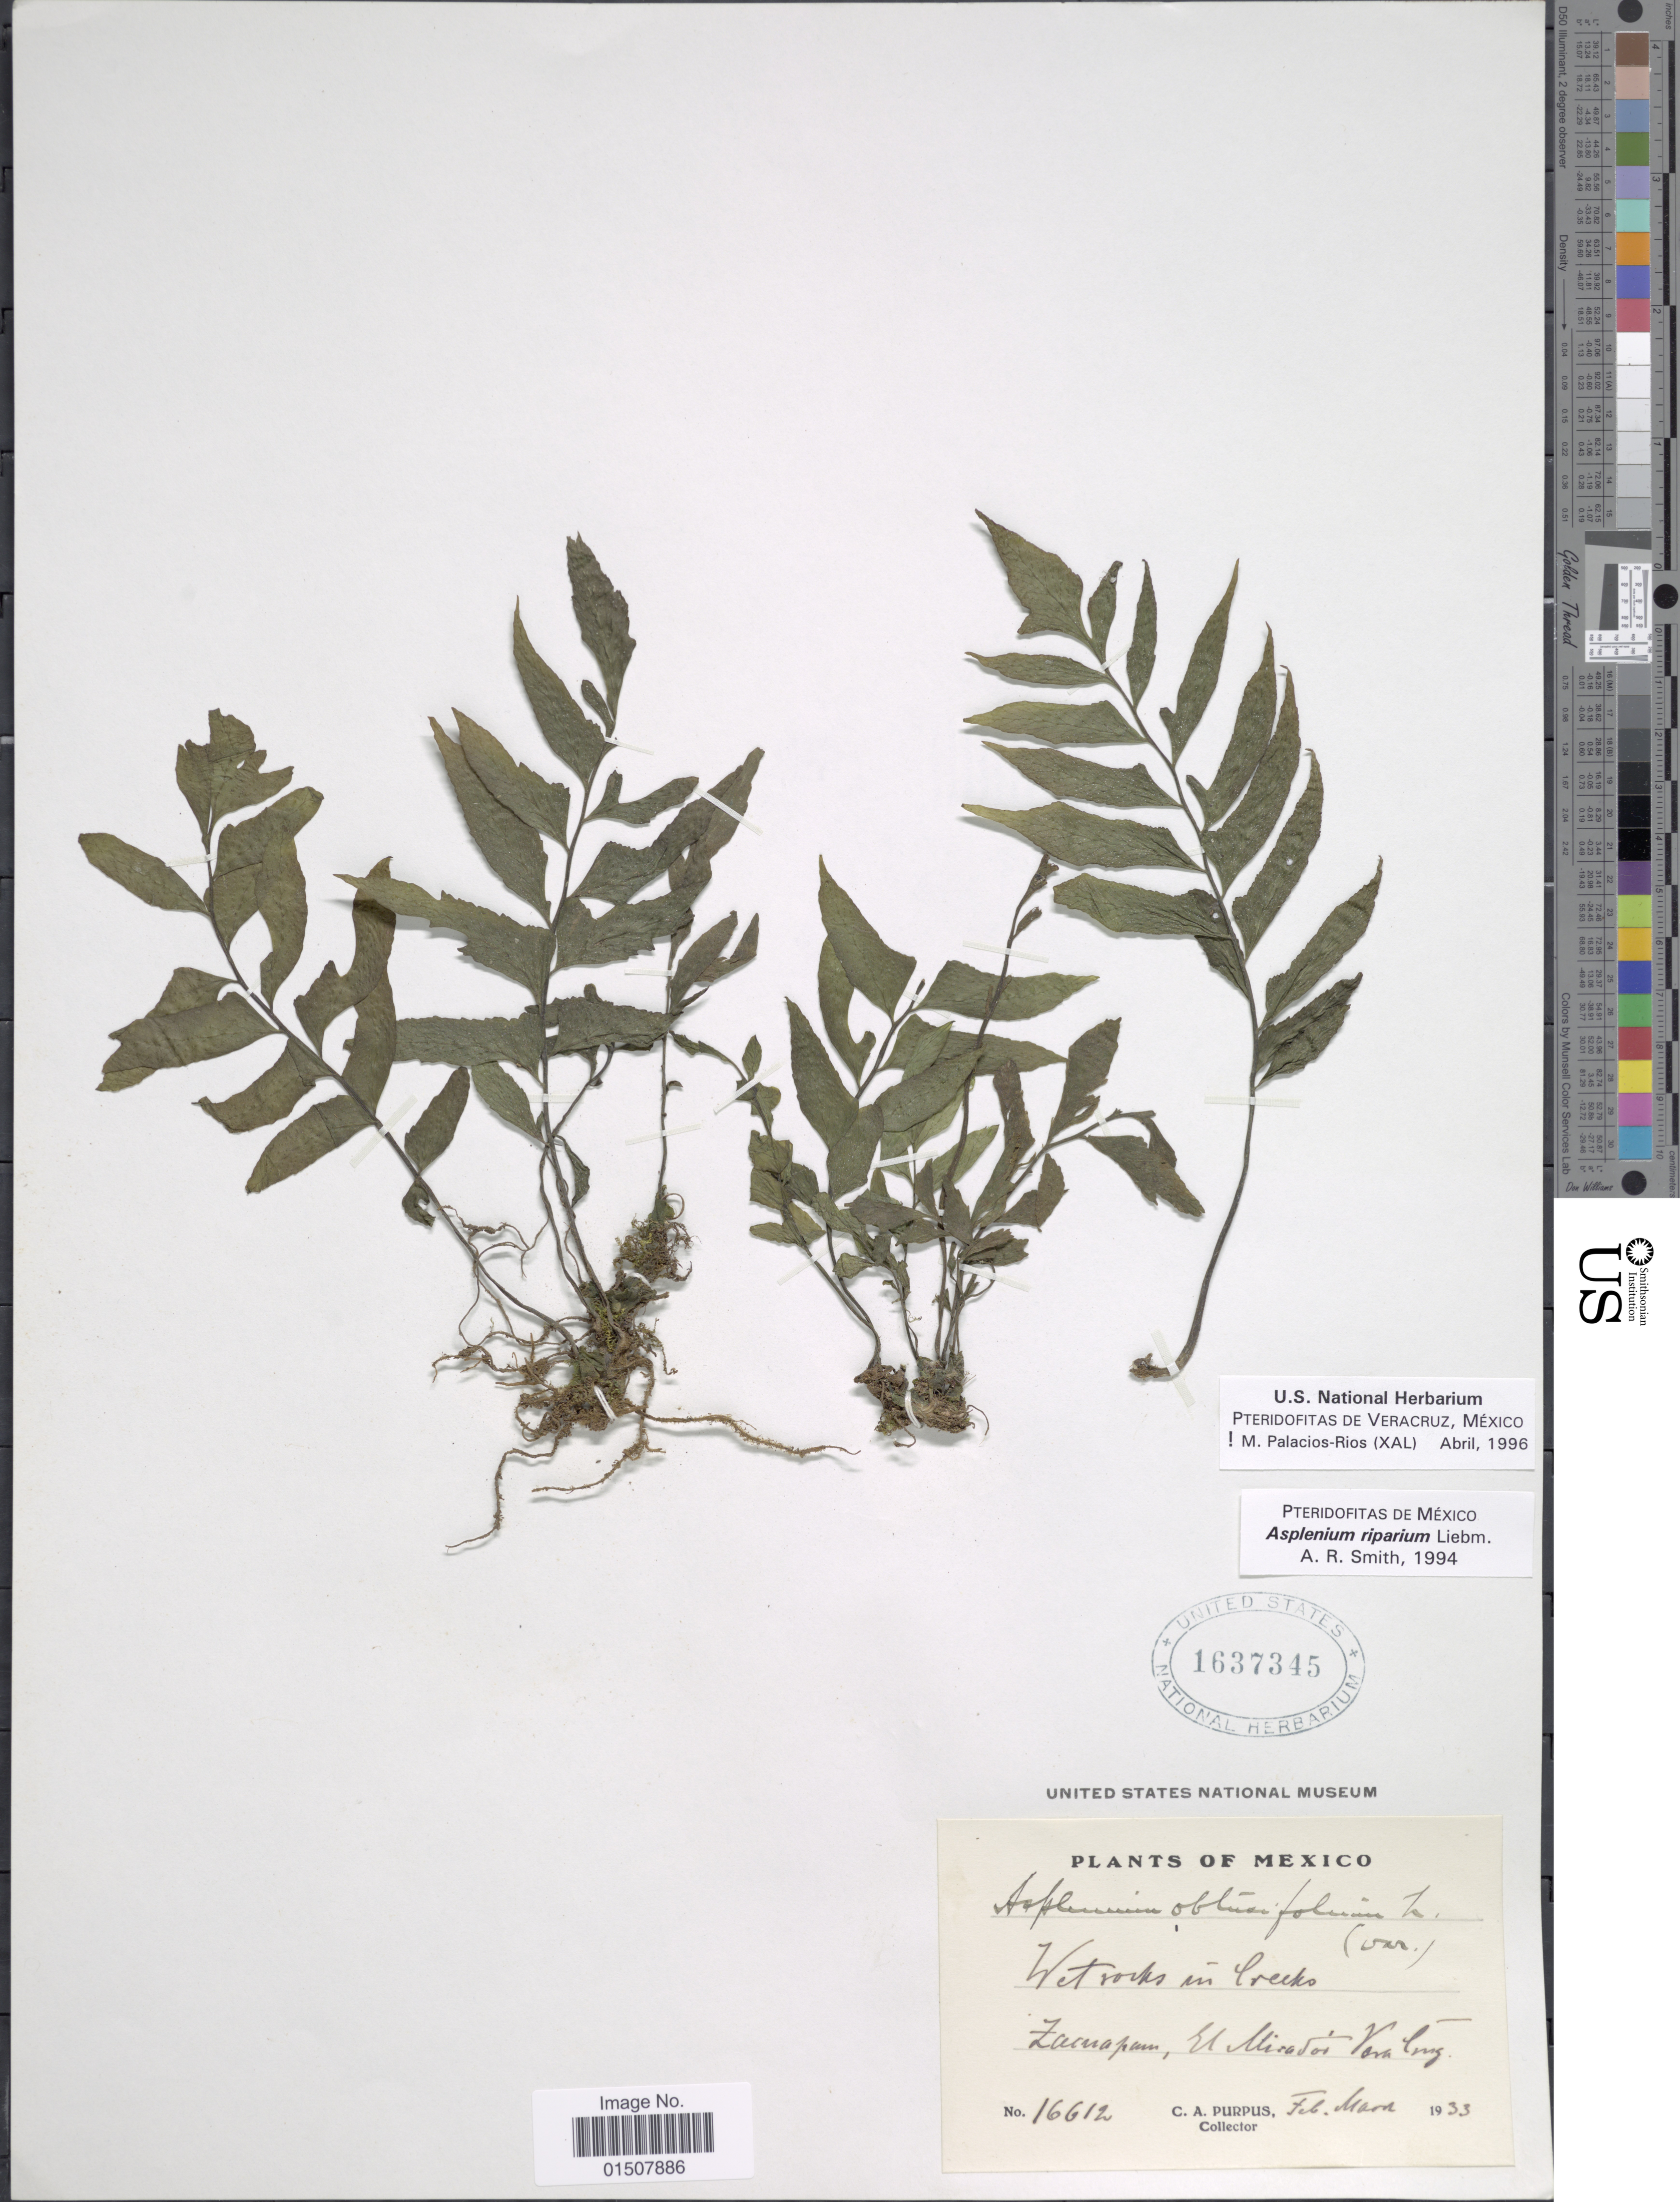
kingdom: Plantae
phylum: Tracheophyta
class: Polypodiopsida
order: Polypodiales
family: Aspleniaceae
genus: Asplenium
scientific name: Asplenium riparium Brack., nom. illeg.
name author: Brack. in Wilkes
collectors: C. A. Purpus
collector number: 16612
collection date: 1933-02/1933-03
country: Mexico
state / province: Veracruz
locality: Zacuapan, El Mirador, Vera Cruz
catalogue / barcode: US 1637345